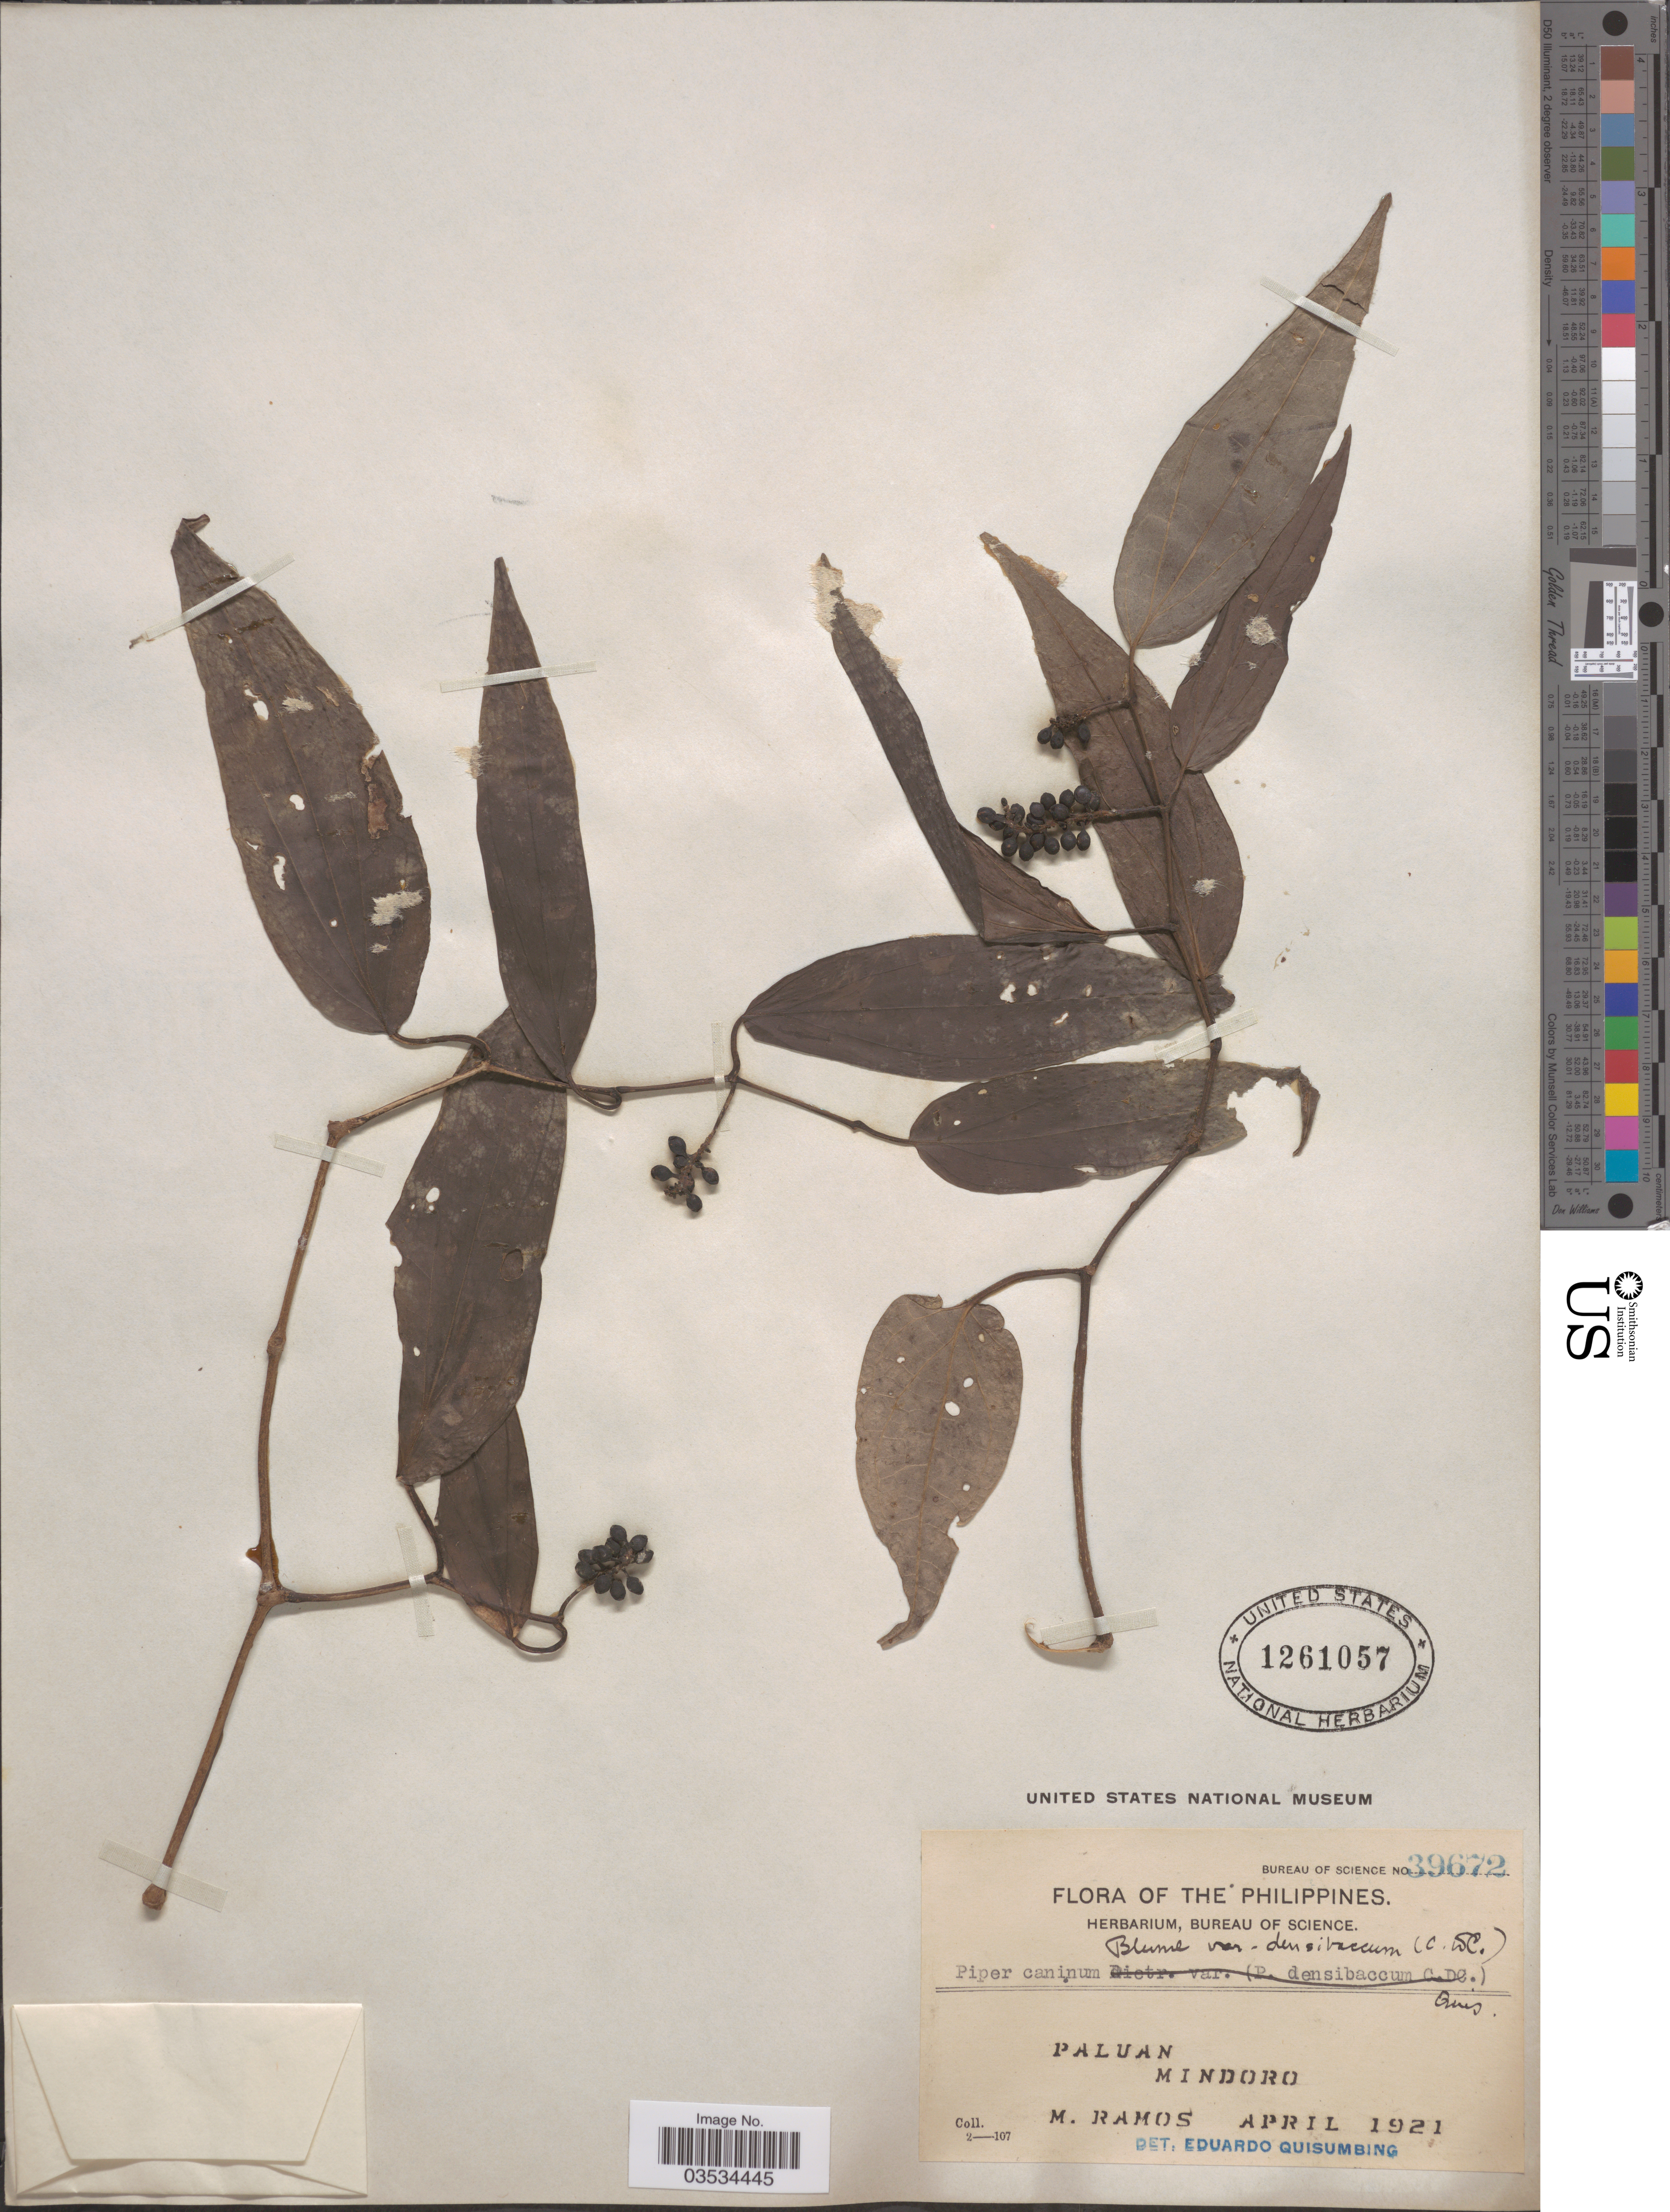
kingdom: Plantae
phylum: Tracheophyta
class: Magnoliopsida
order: Piperales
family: Piperaceae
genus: Piper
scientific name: Piper caninum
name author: Blume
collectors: M. Ramos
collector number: Bureau of Science 39672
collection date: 1921-04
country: Philippines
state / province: Mimaropa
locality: Paluan. Mindoro.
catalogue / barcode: US 1261057